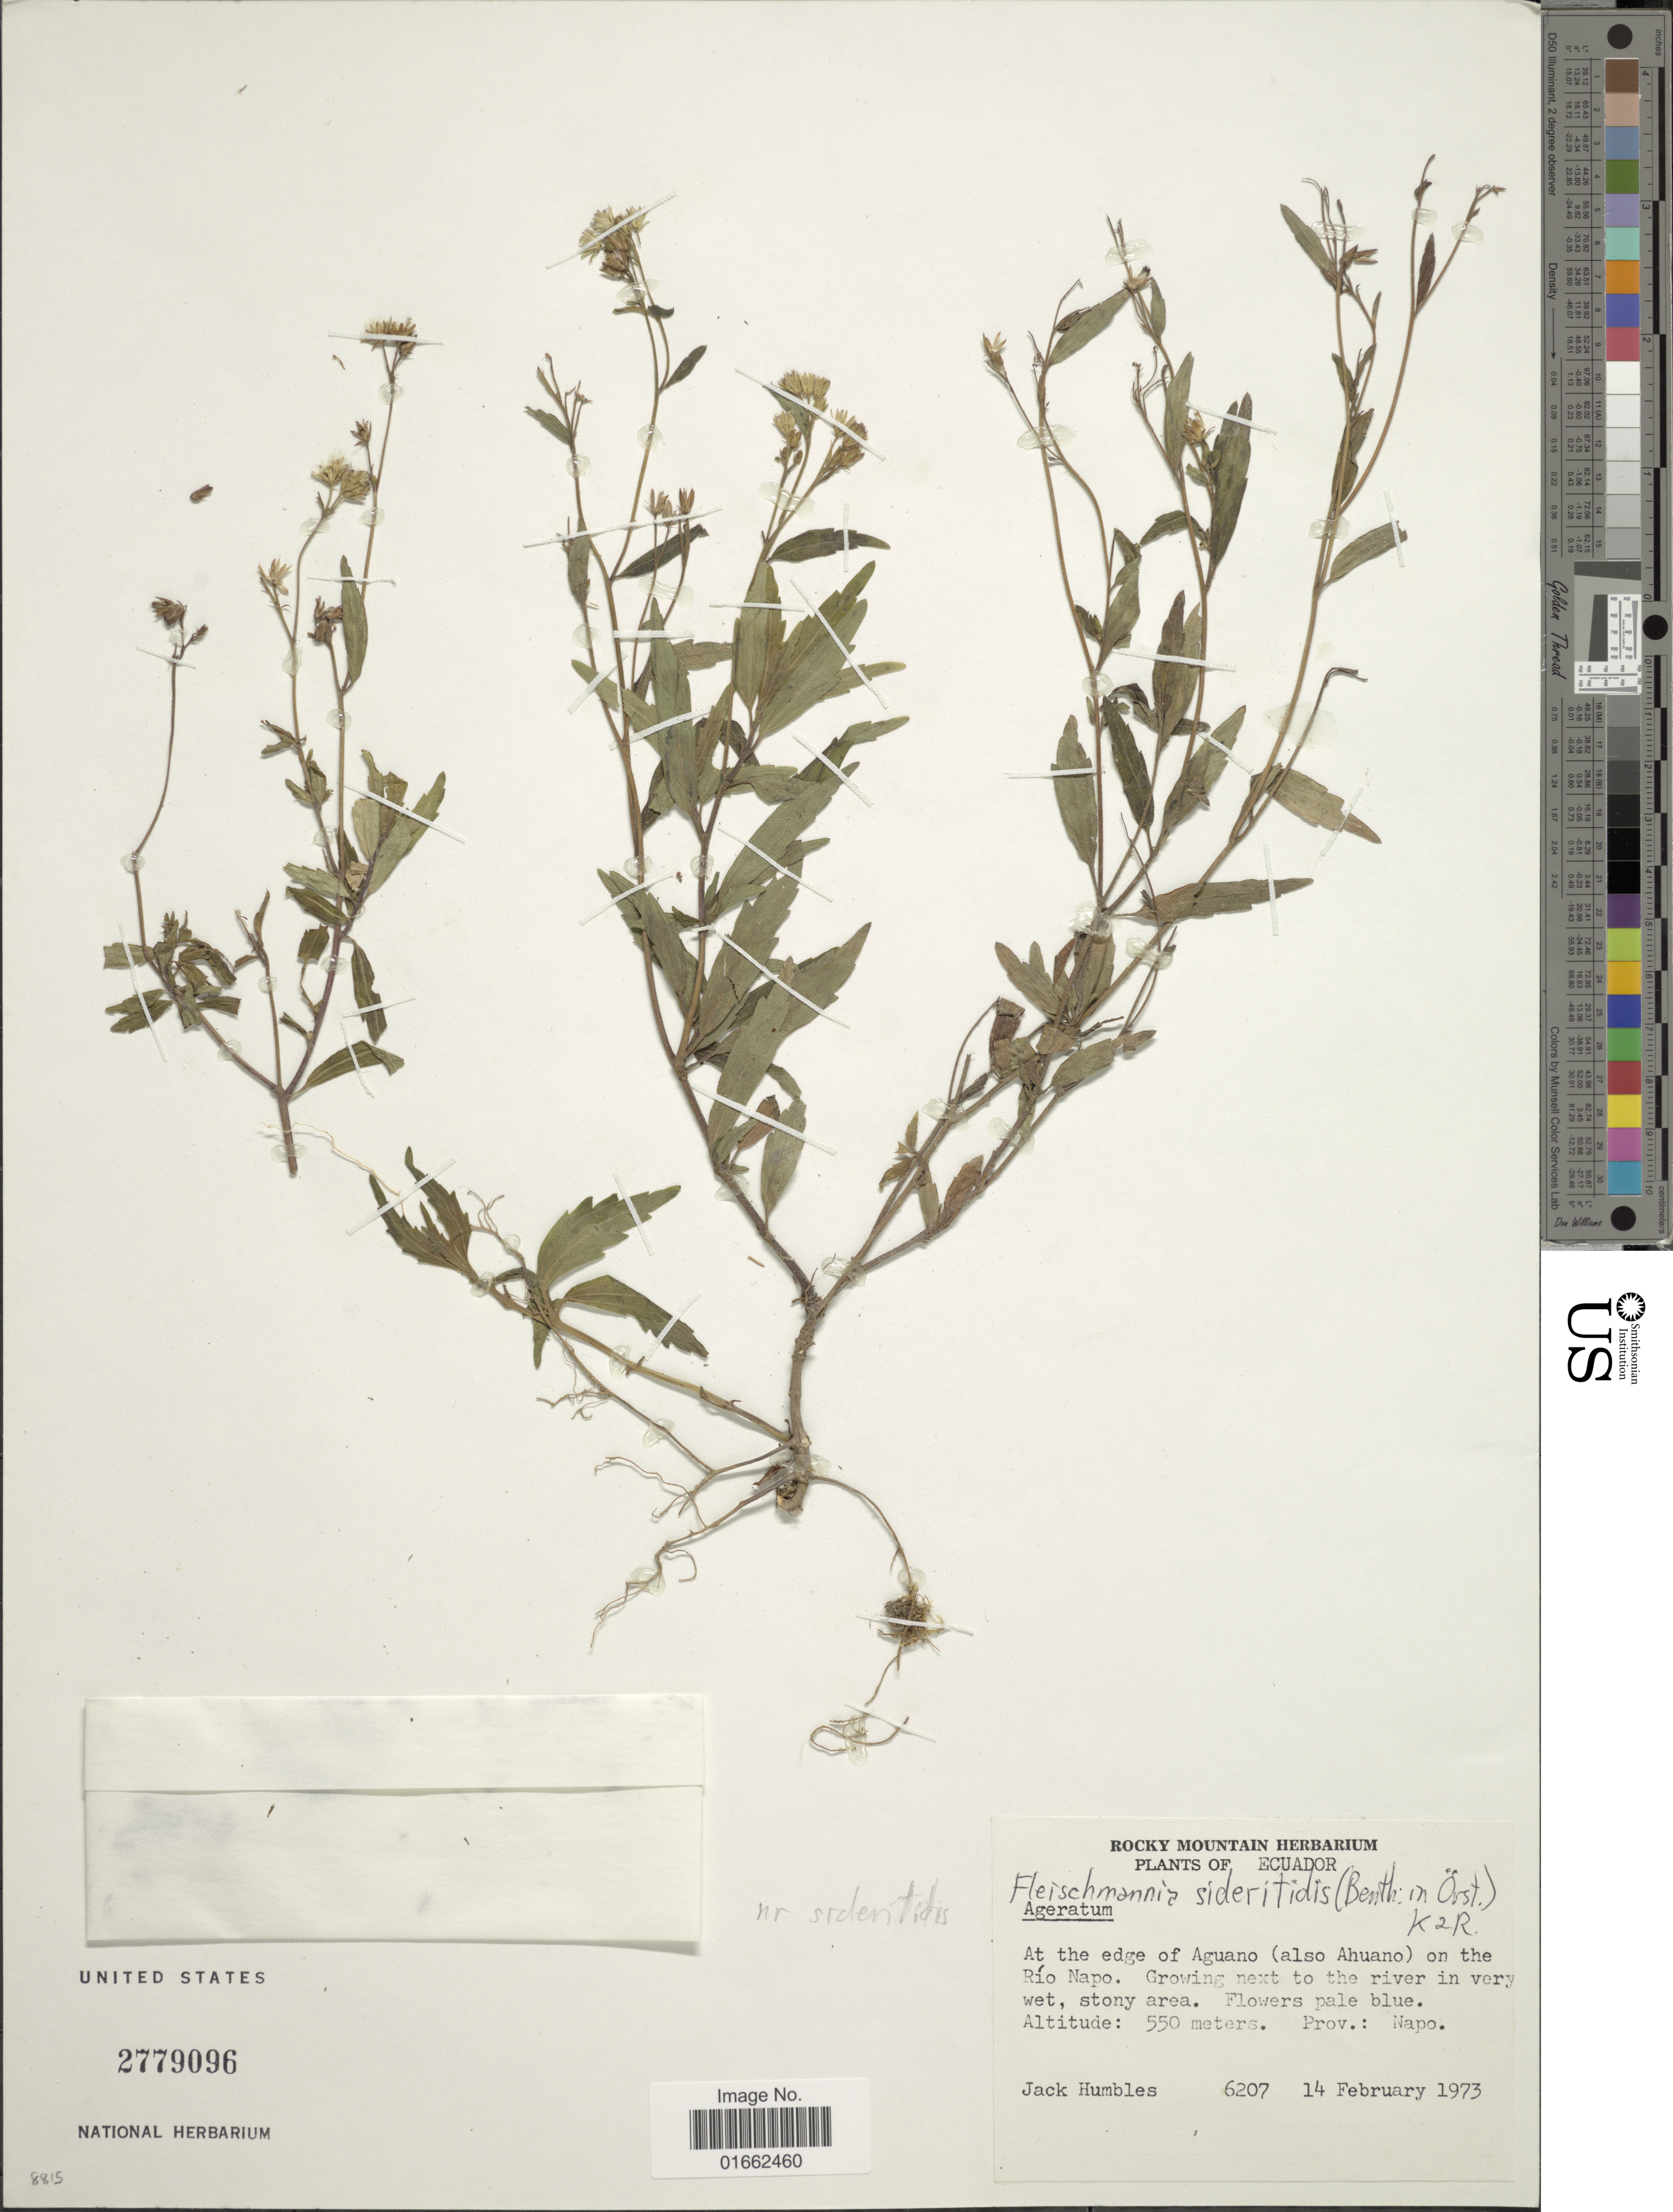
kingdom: Plantae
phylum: Tracheophyta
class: Magnoliopsida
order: Asterales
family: Asteraceae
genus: Fleischmannia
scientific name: Fleischmannia sideritides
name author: (Benth. in Oerst.) R.M. King & H. Rob.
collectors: J. Humbles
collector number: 6207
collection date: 1973-02-14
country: Ecuador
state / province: Napo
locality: At the edge of Aguano (also Ahuano) on the Río Napo. Growing next to the river in very wet, stony area. Prov.: Napo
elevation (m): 550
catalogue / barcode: US 2779096